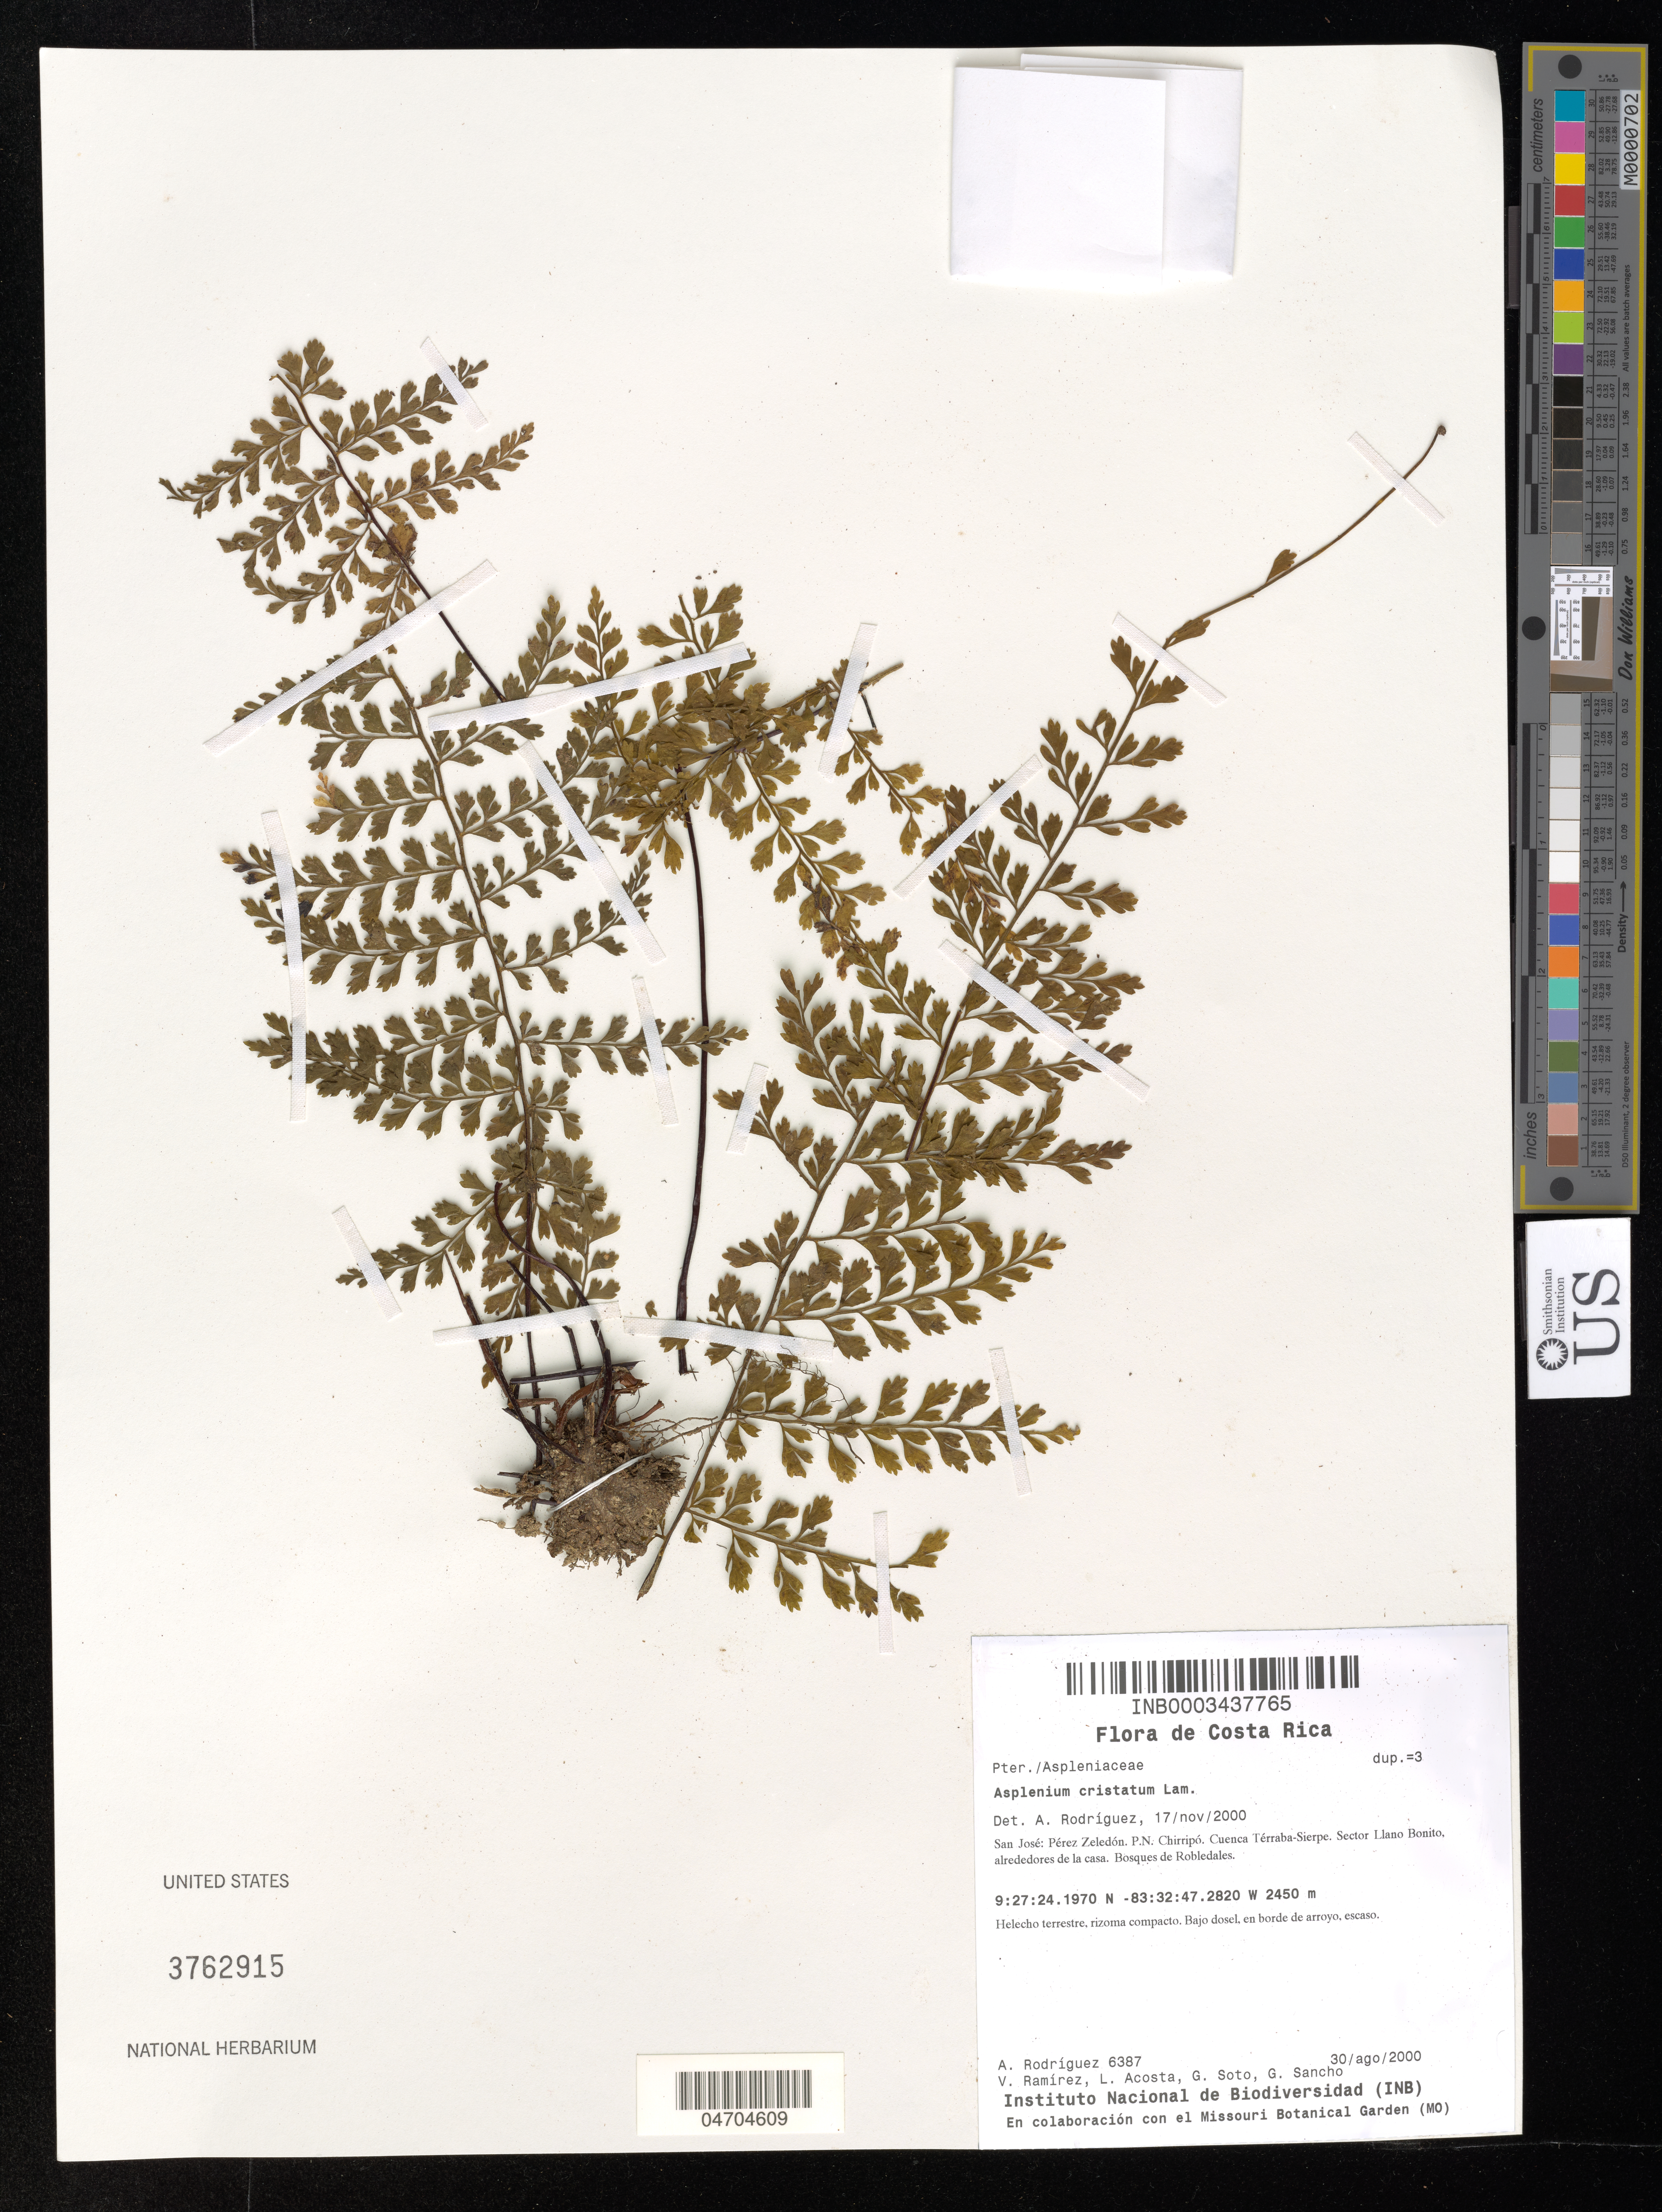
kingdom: Plantae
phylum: Tracheophyta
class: Polypodiopsida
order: Polypodiales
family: Aspleniaceae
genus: Asplenium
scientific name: Asplenium cristatum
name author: Lam.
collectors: A. Rodríguez, V. Ramirez, L. Acosta & G. Sancho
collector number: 6387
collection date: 2000-08-30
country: Costa Rica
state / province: San José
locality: Pérez Zeledón. P. N. Chirripó. Cuenca Térraba-Sierpe. Sector Llano Bonito. alrededores de la casa. Bosques de Robledales.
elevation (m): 2450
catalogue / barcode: US 3762915